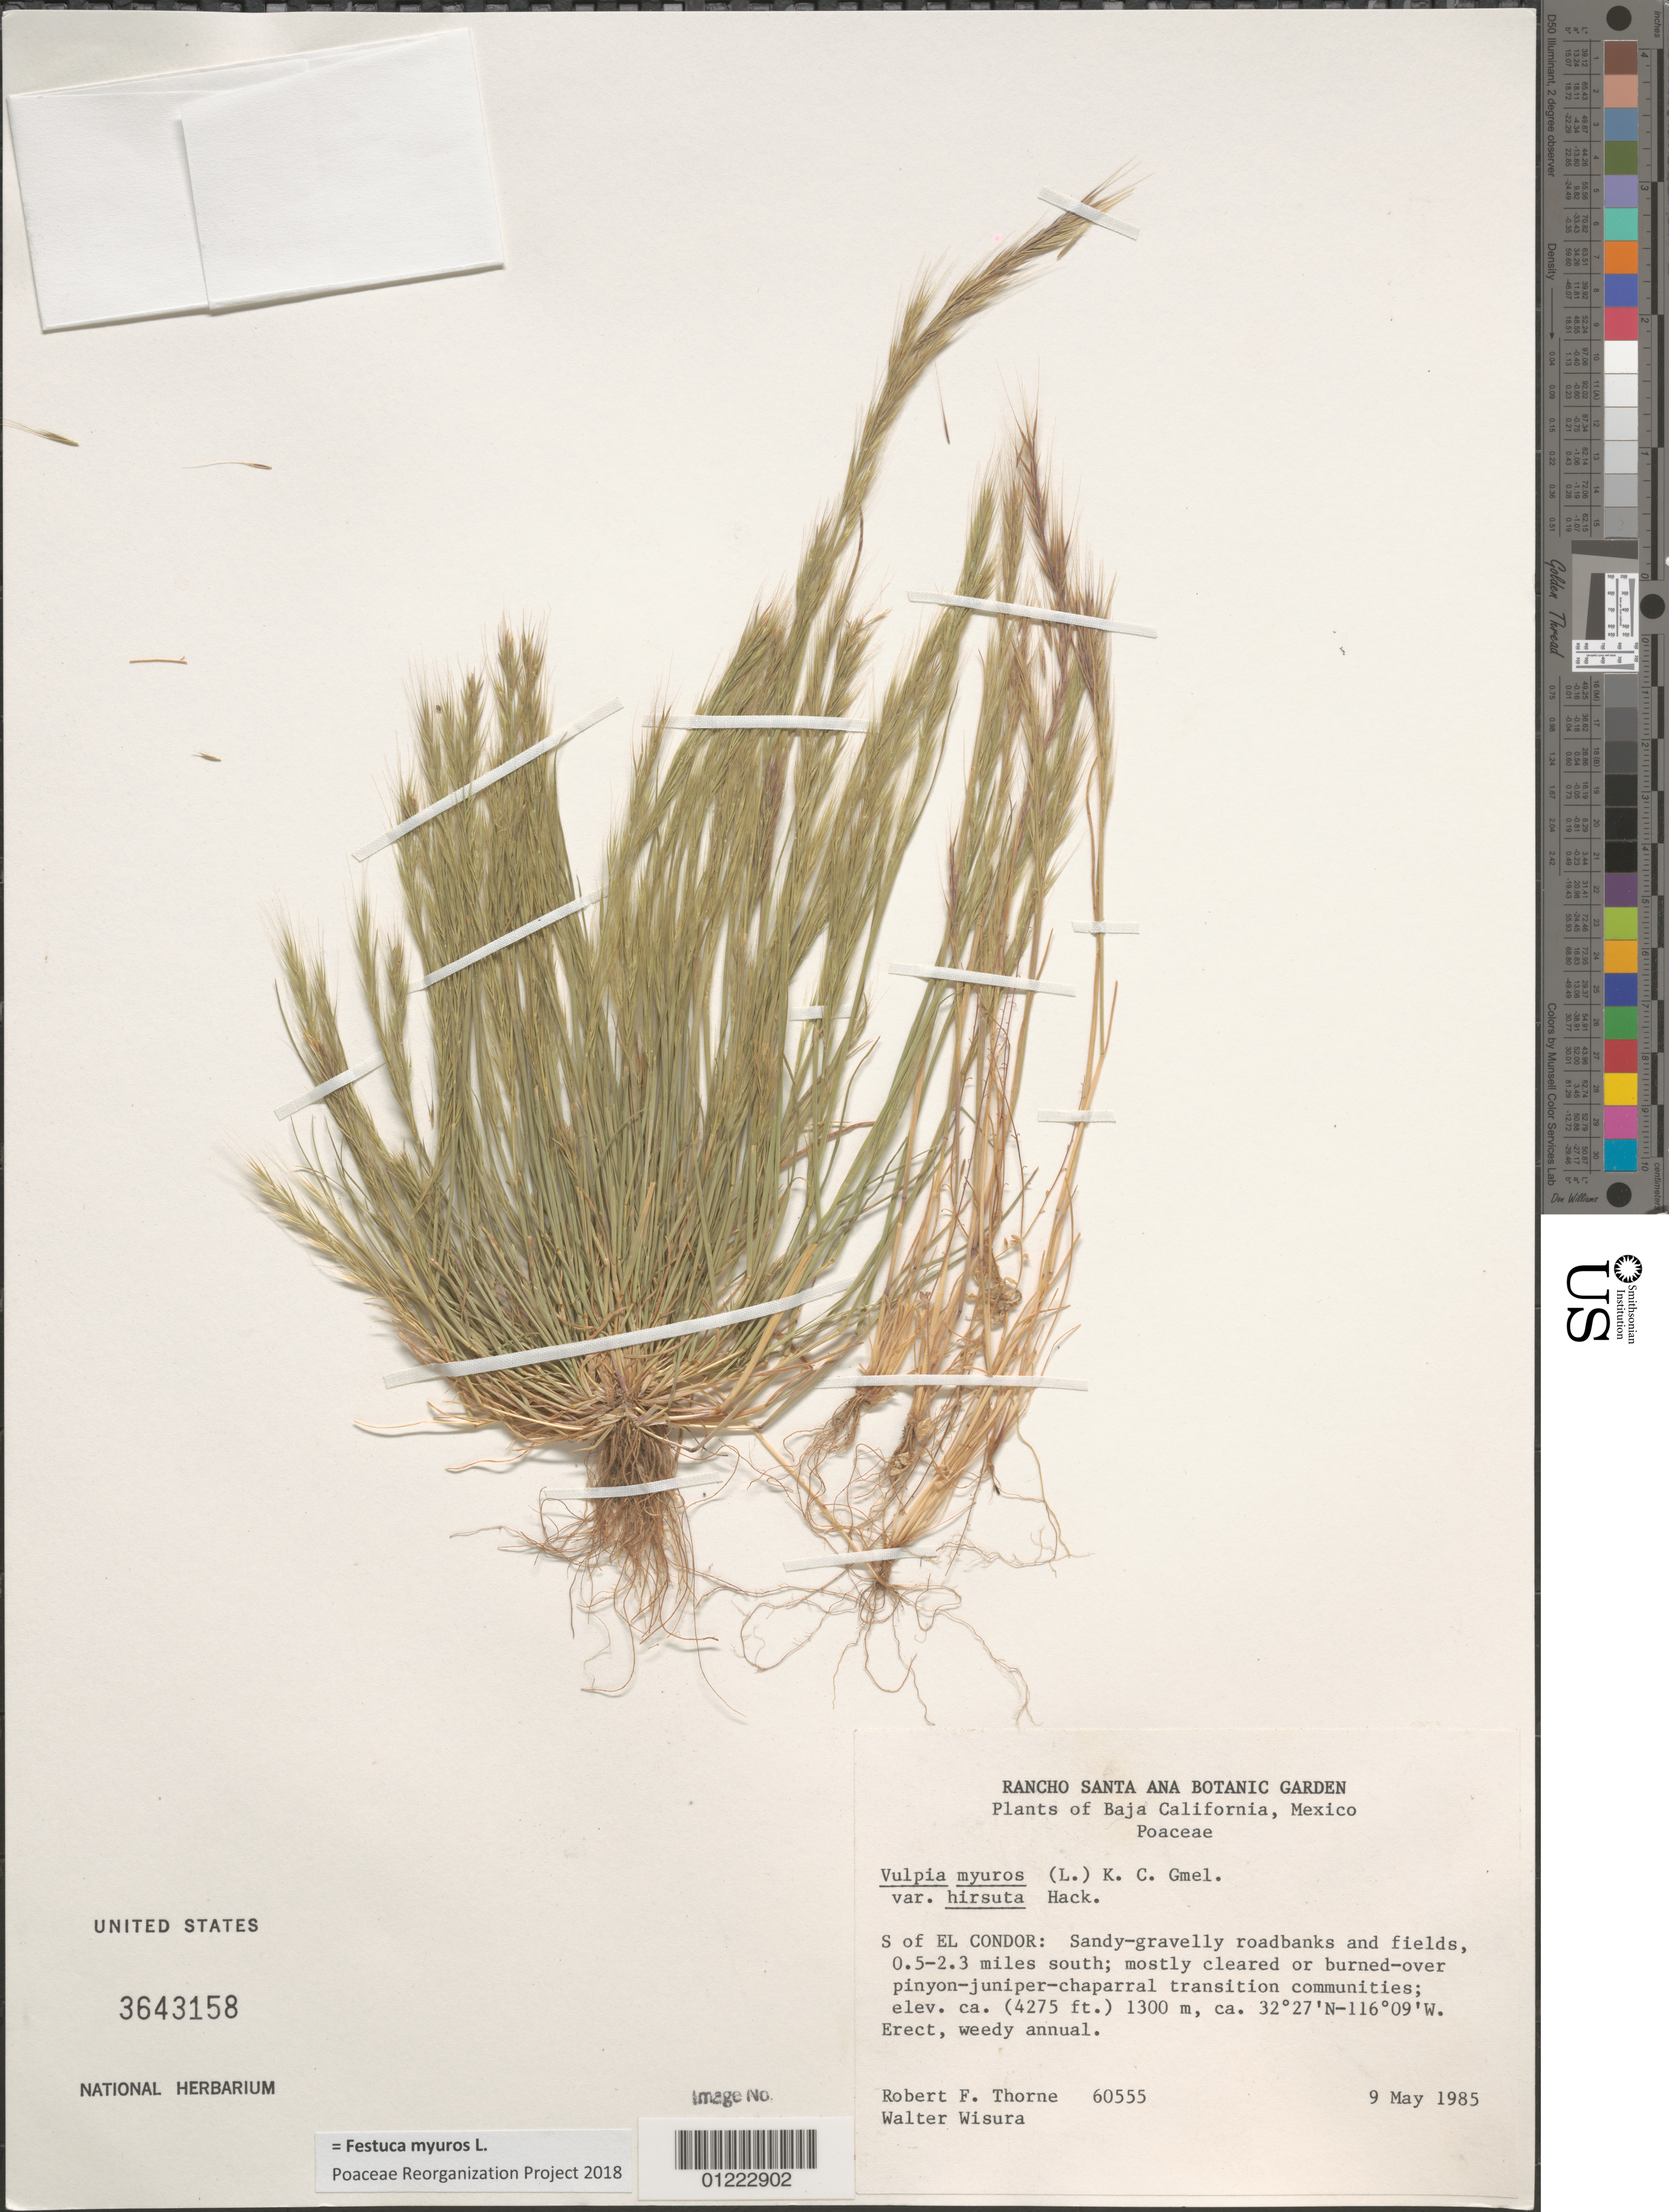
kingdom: Plantae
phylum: Tracheophyta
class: Liliopsida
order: Poales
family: Poaceae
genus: Festuca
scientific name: Festuca myuros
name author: L.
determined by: Poaceae Reorganization Project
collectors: R. F. Thorne & W. Wisura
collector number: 60555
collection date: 1985-05-09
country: Mexico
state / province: Baja California Norte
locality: S of El Condor: Sandy-gravelly roadbanks and fields, 0.5-2.3 miles south;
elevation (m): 1300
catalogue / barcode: US 3643158